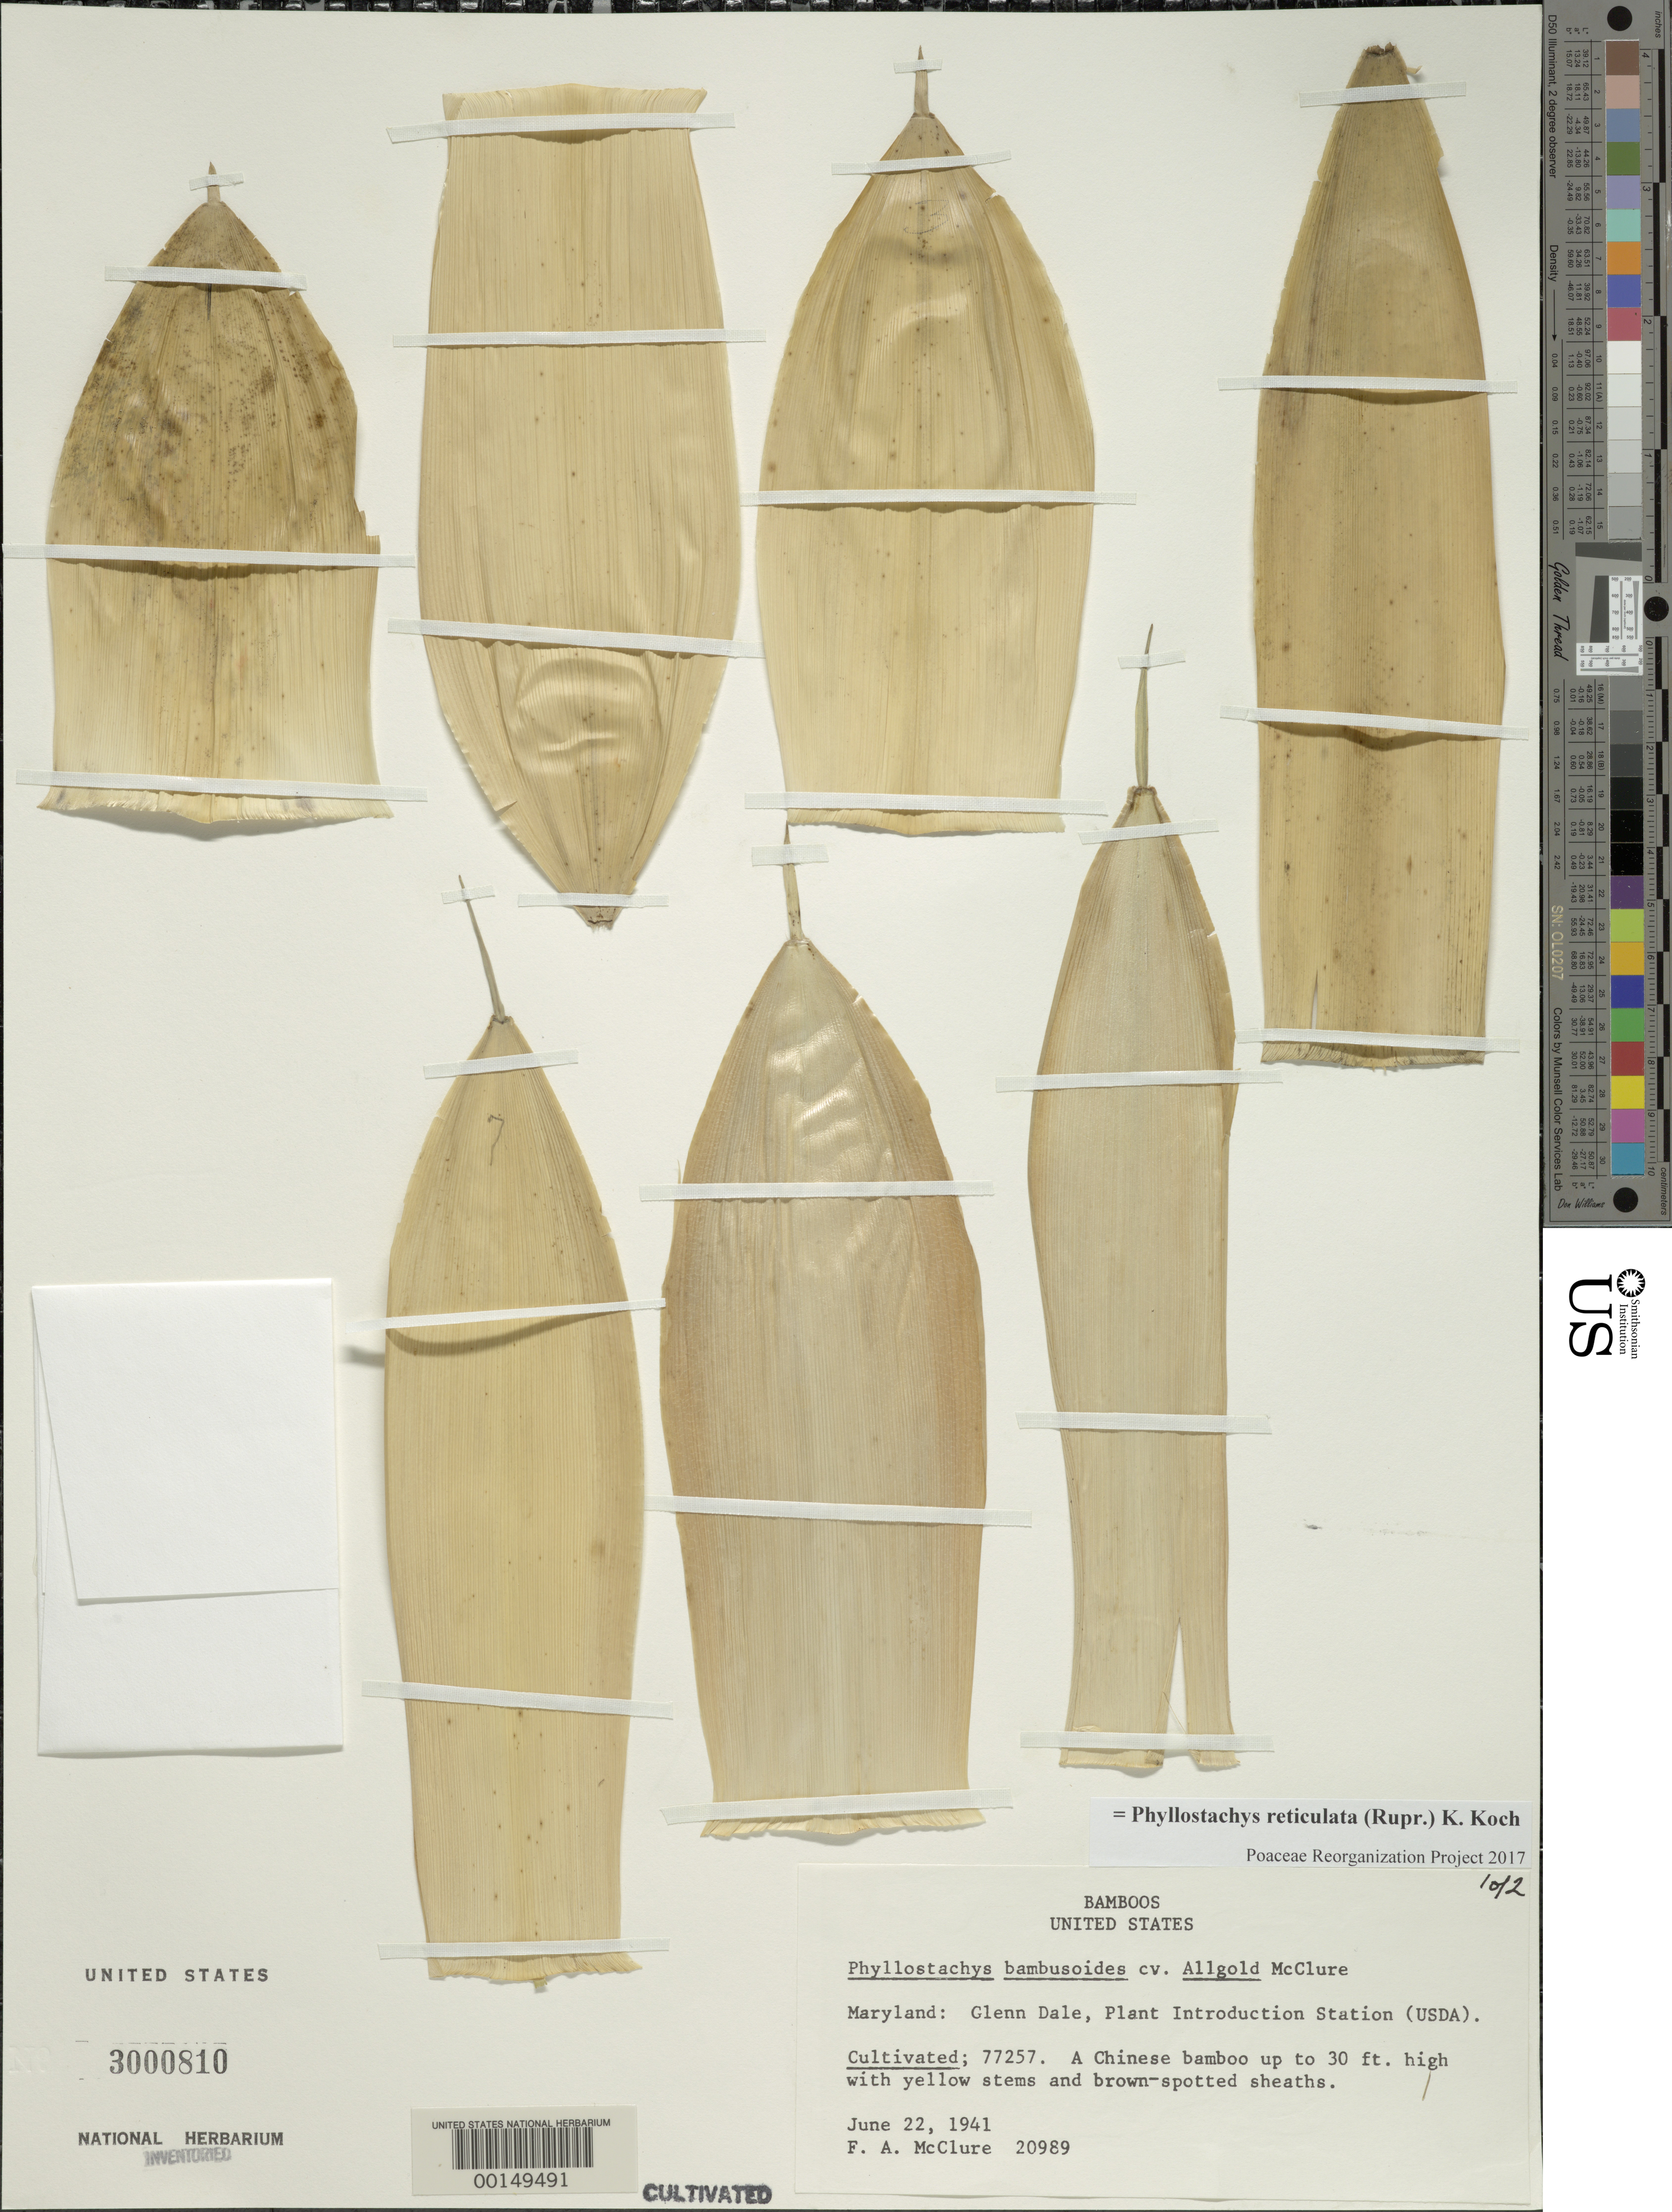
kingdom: Plantae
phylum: Tracheophyta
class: Liliopsida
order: Poales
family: Poaceae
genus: Phyllostachys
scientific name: Phyllostachys reticulata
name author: (Rupr.) K. Koch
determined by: Poaceae Reorganization Project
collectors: F. A. McClure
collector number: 20989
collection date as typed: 22 Jun 1941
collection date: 1941-06-22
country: United States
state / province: Maryland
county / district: Prince George's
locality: Glenn dale, p.i. station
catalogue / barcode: US 3000810